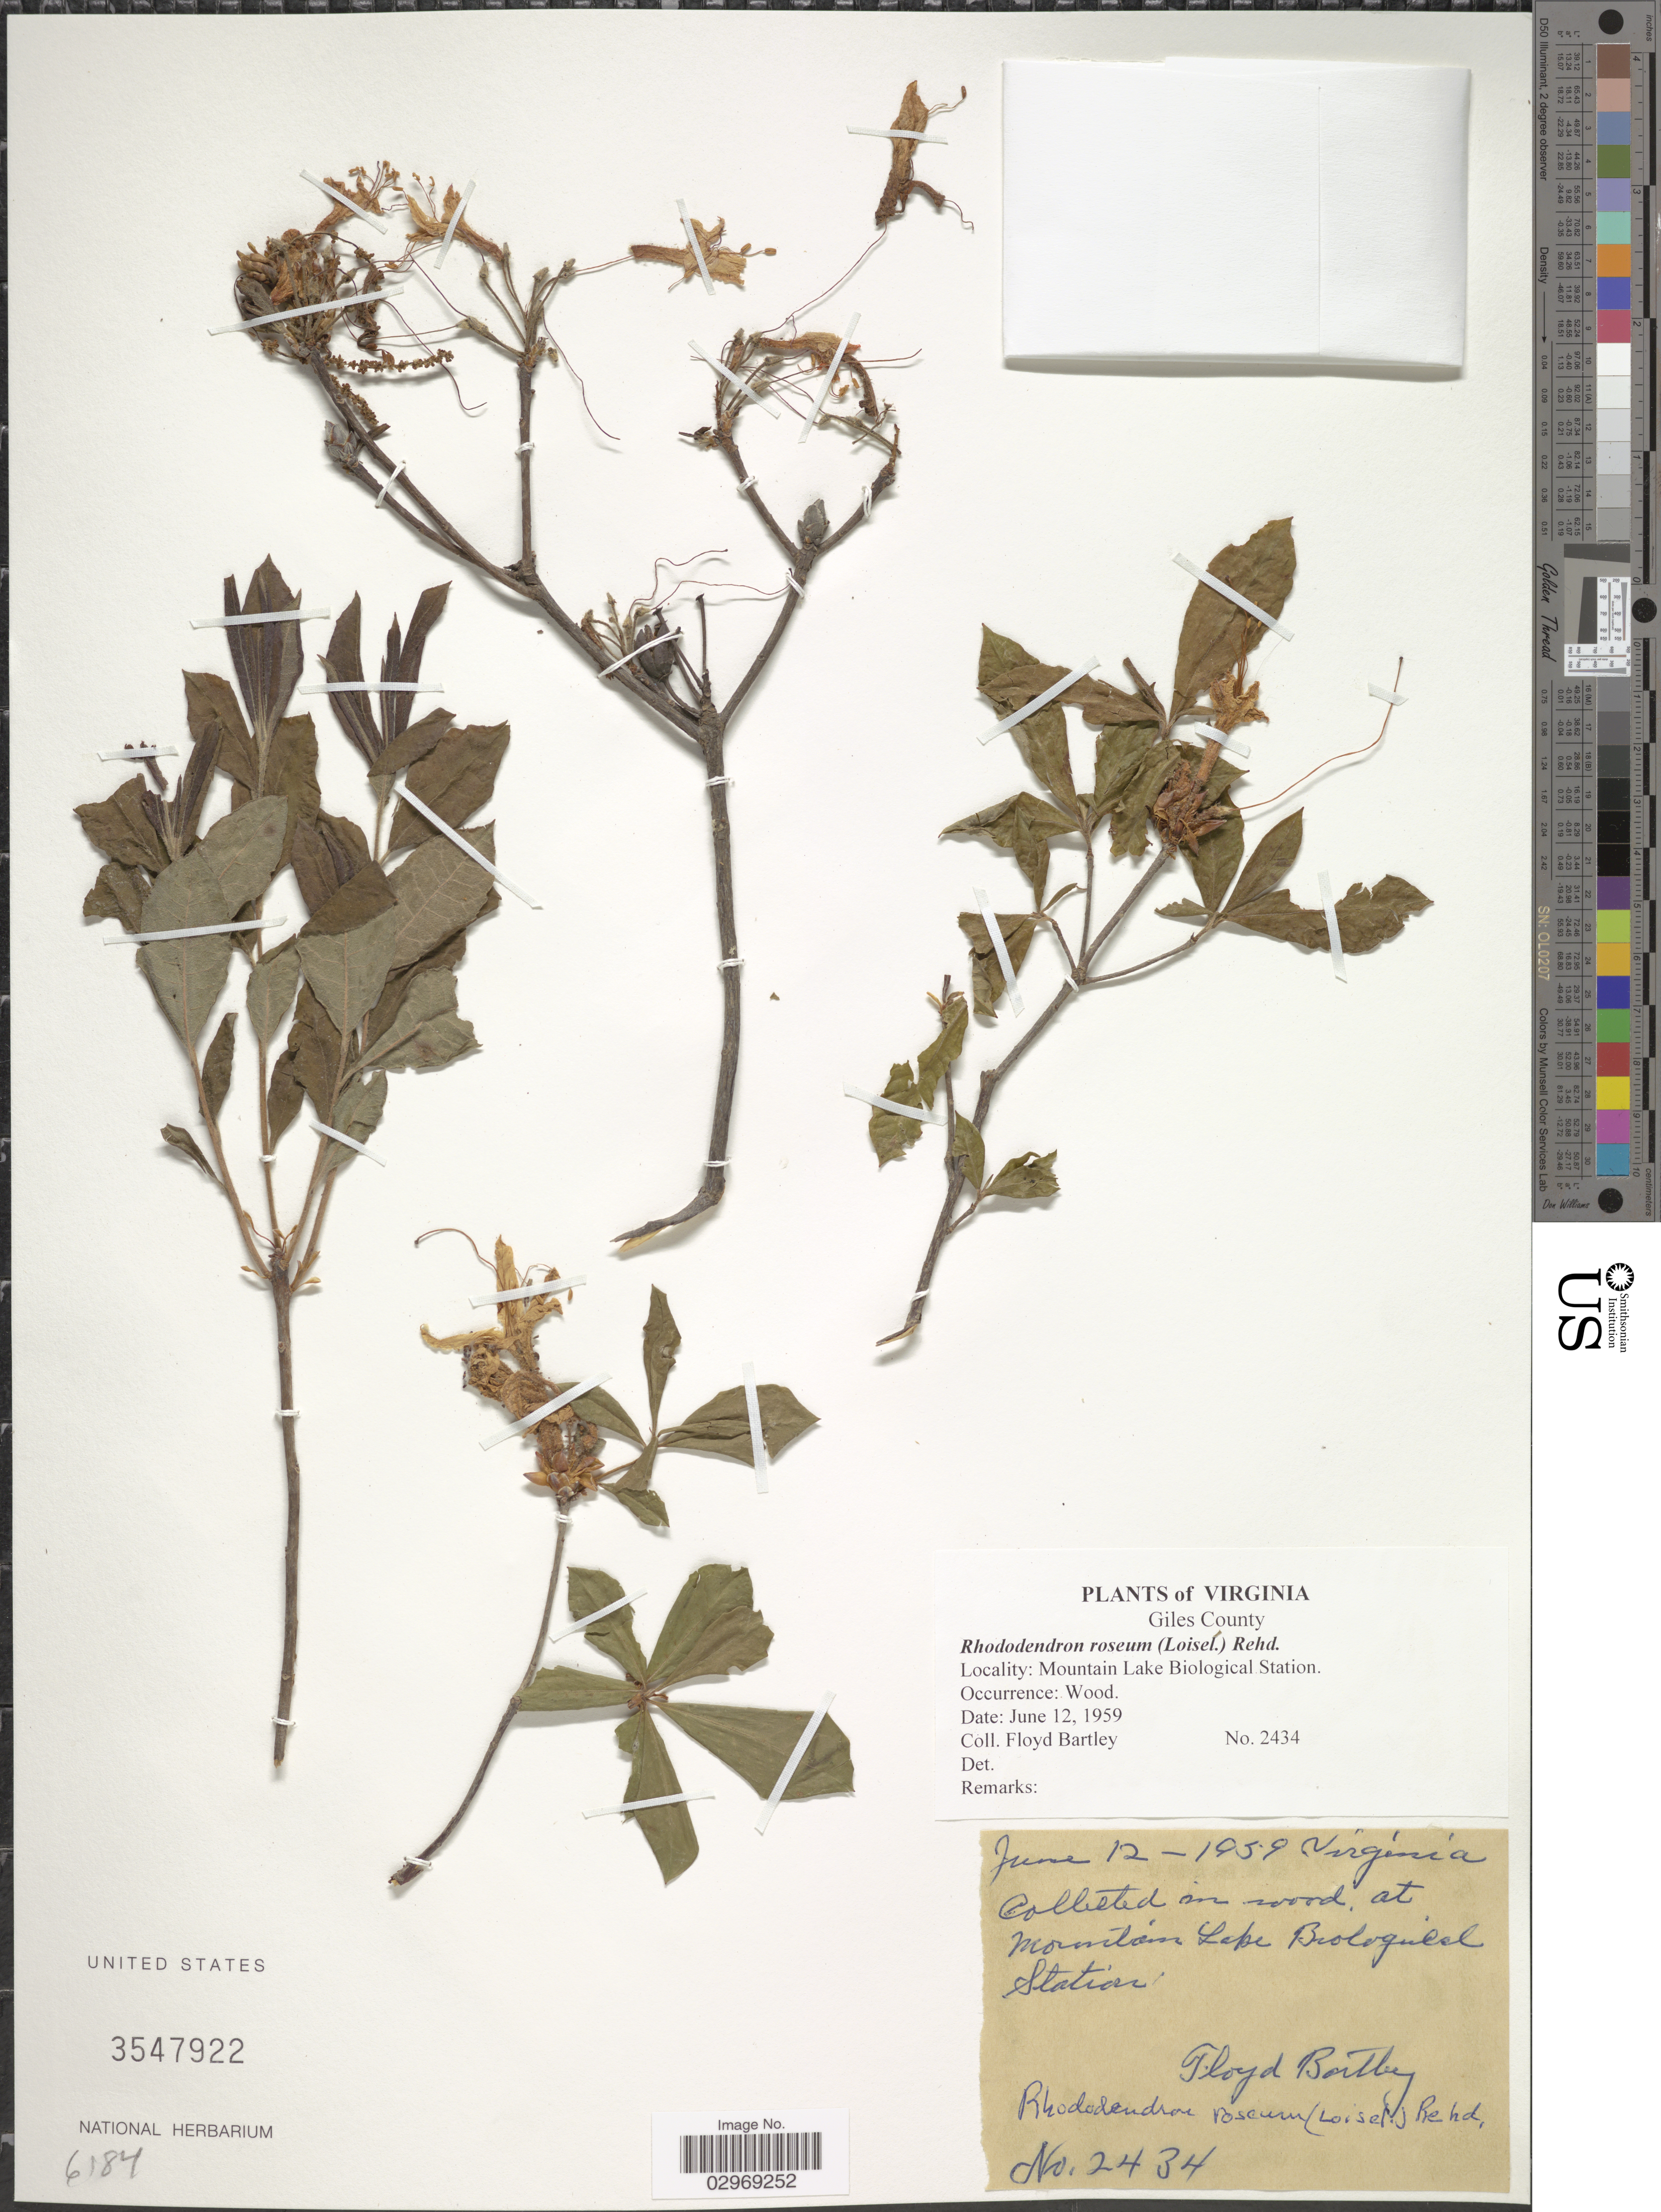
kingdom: Plantae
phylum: Tracheophyta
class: Magnoliopsida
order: Ericales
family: Ericaceae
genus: Rhododendron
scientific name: Rhododendron roseum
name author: (Loisel.) Rehder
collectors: F. Bartley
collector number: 2434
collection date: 1959-06-12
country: United States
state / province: Virginia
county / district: Giles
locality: Mountain Lake Biological Station.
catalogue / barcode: US 3547922